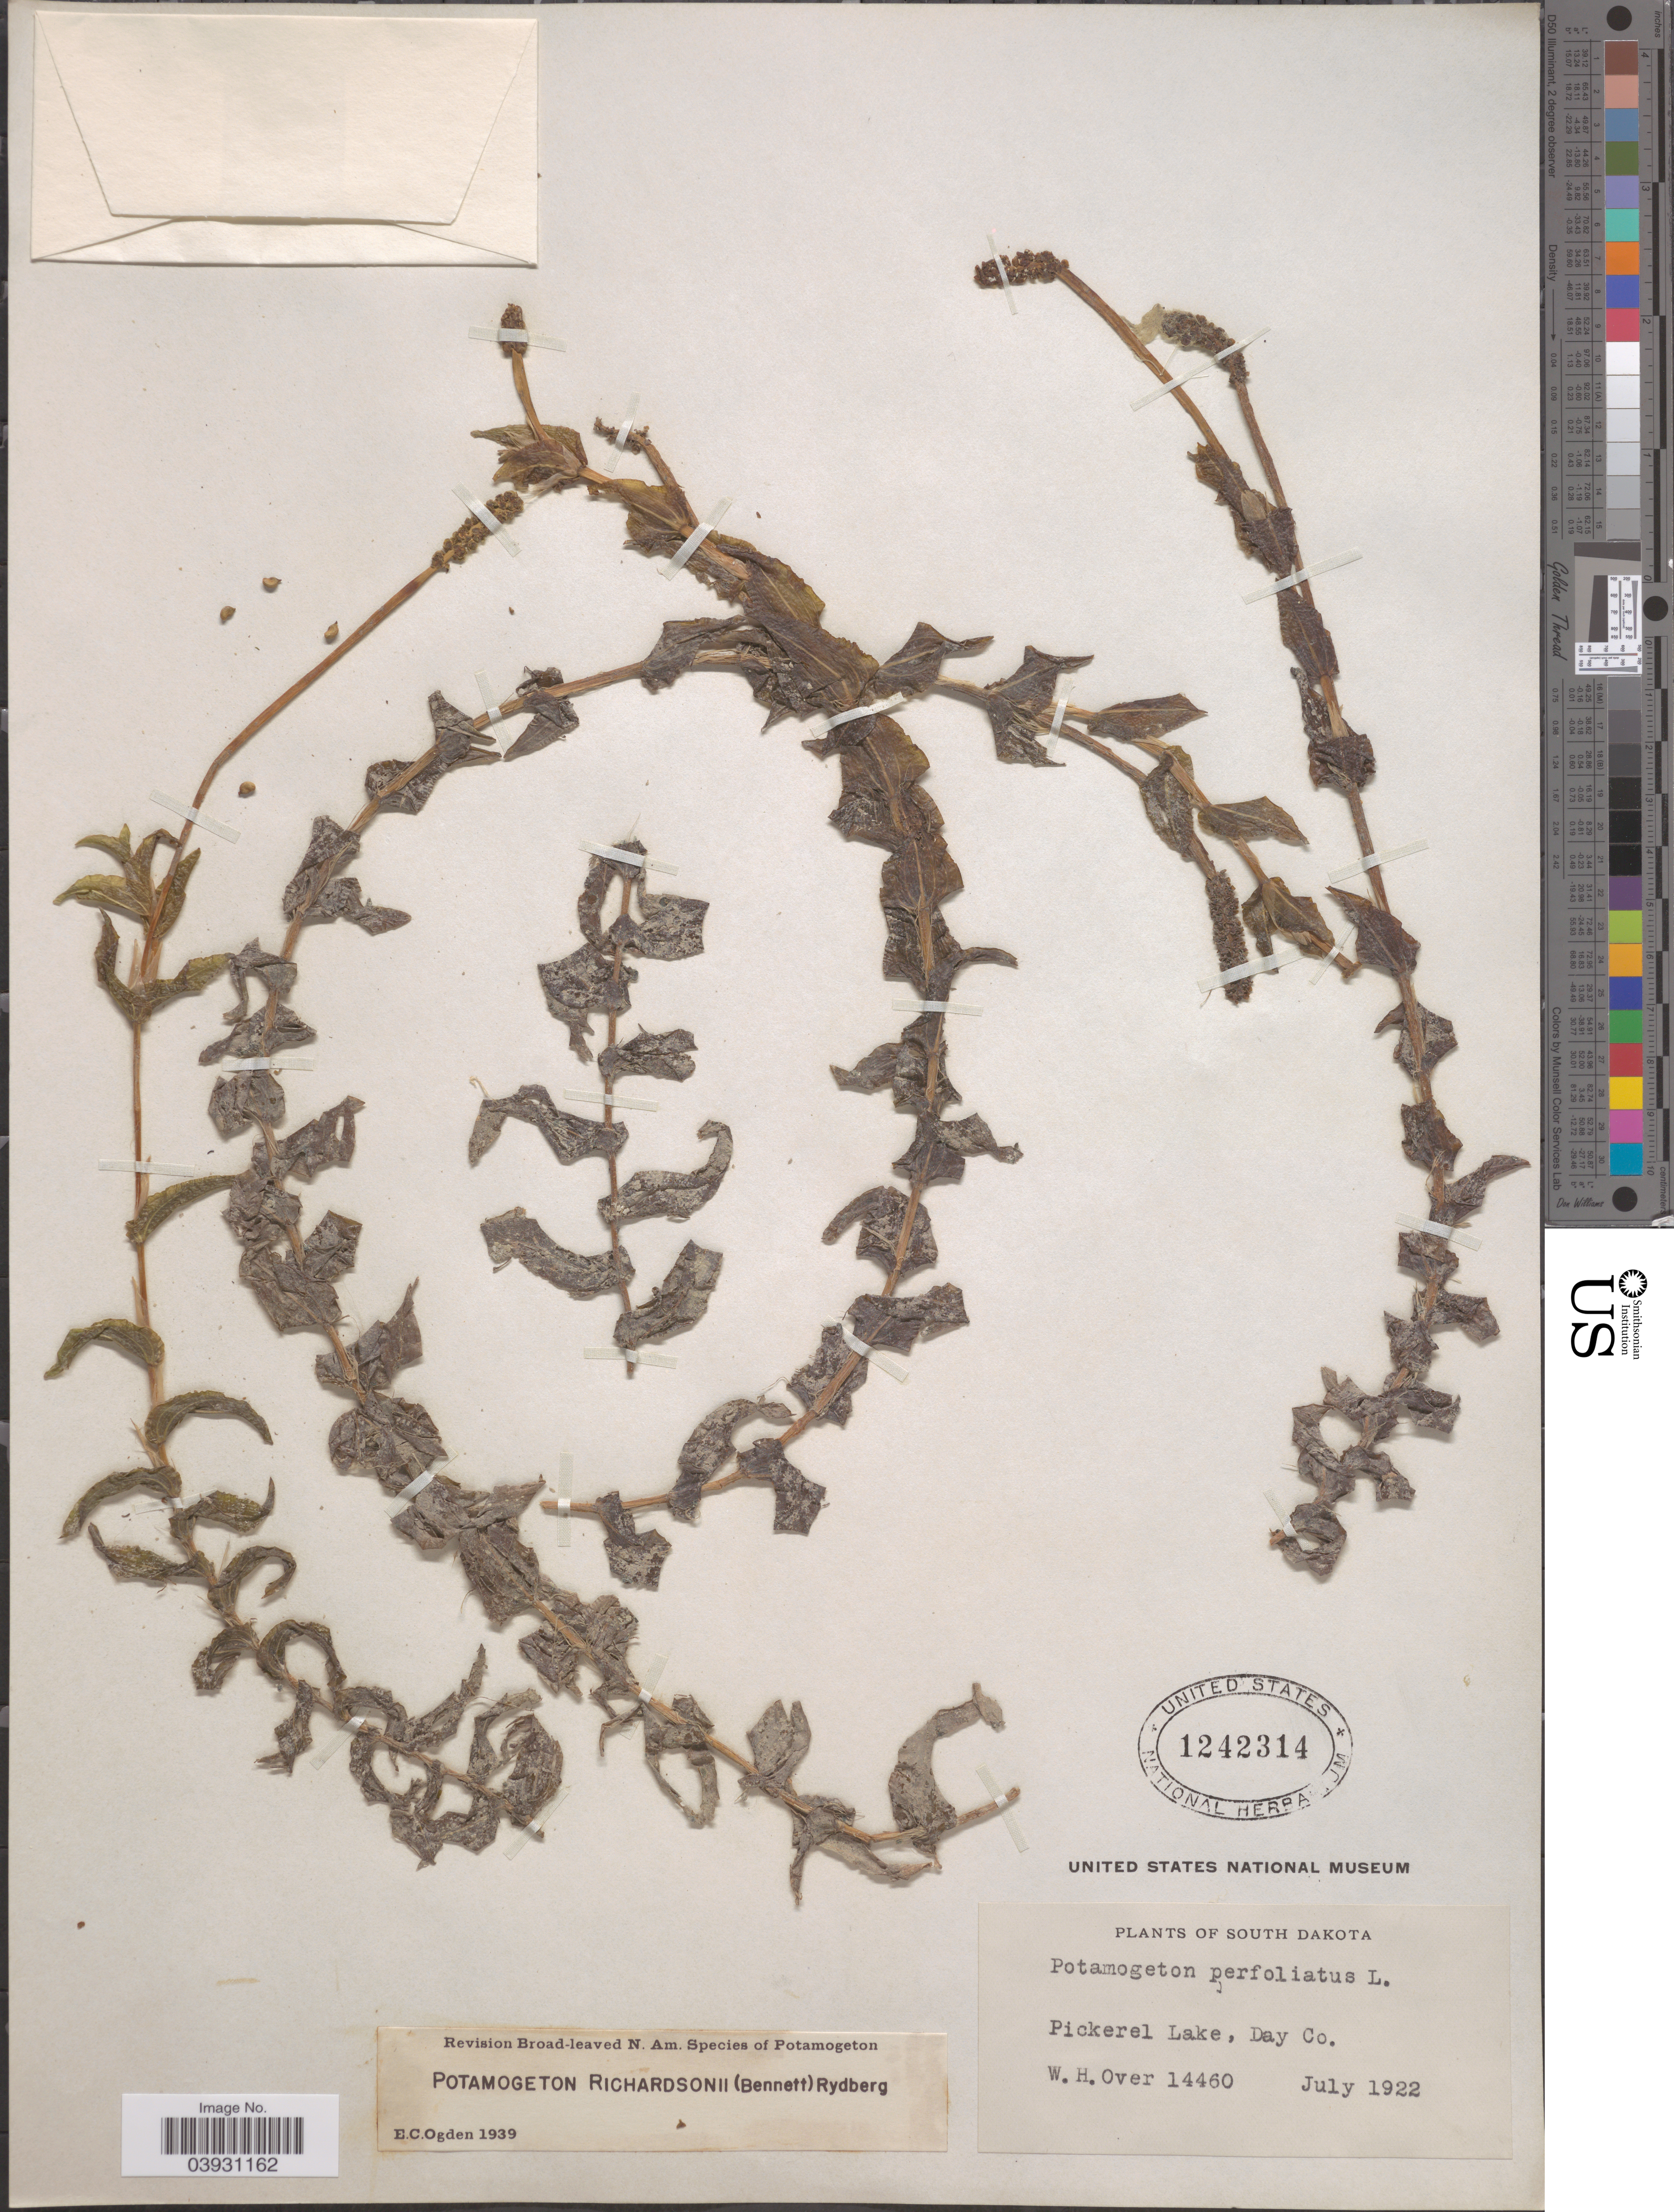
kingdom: Plantae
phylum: Tracheophyta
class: Liliopsida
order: Alismatales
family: Potamogetonaceae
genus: Potamogeton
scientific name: Potamogeton richardsonii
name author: (A.W. Benn.) Rydb.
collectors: W. Over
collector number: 14460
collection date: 1922-07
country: United States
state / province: South Dakota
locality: Pickerel Lake, Day Co.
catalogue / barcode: US 1242314